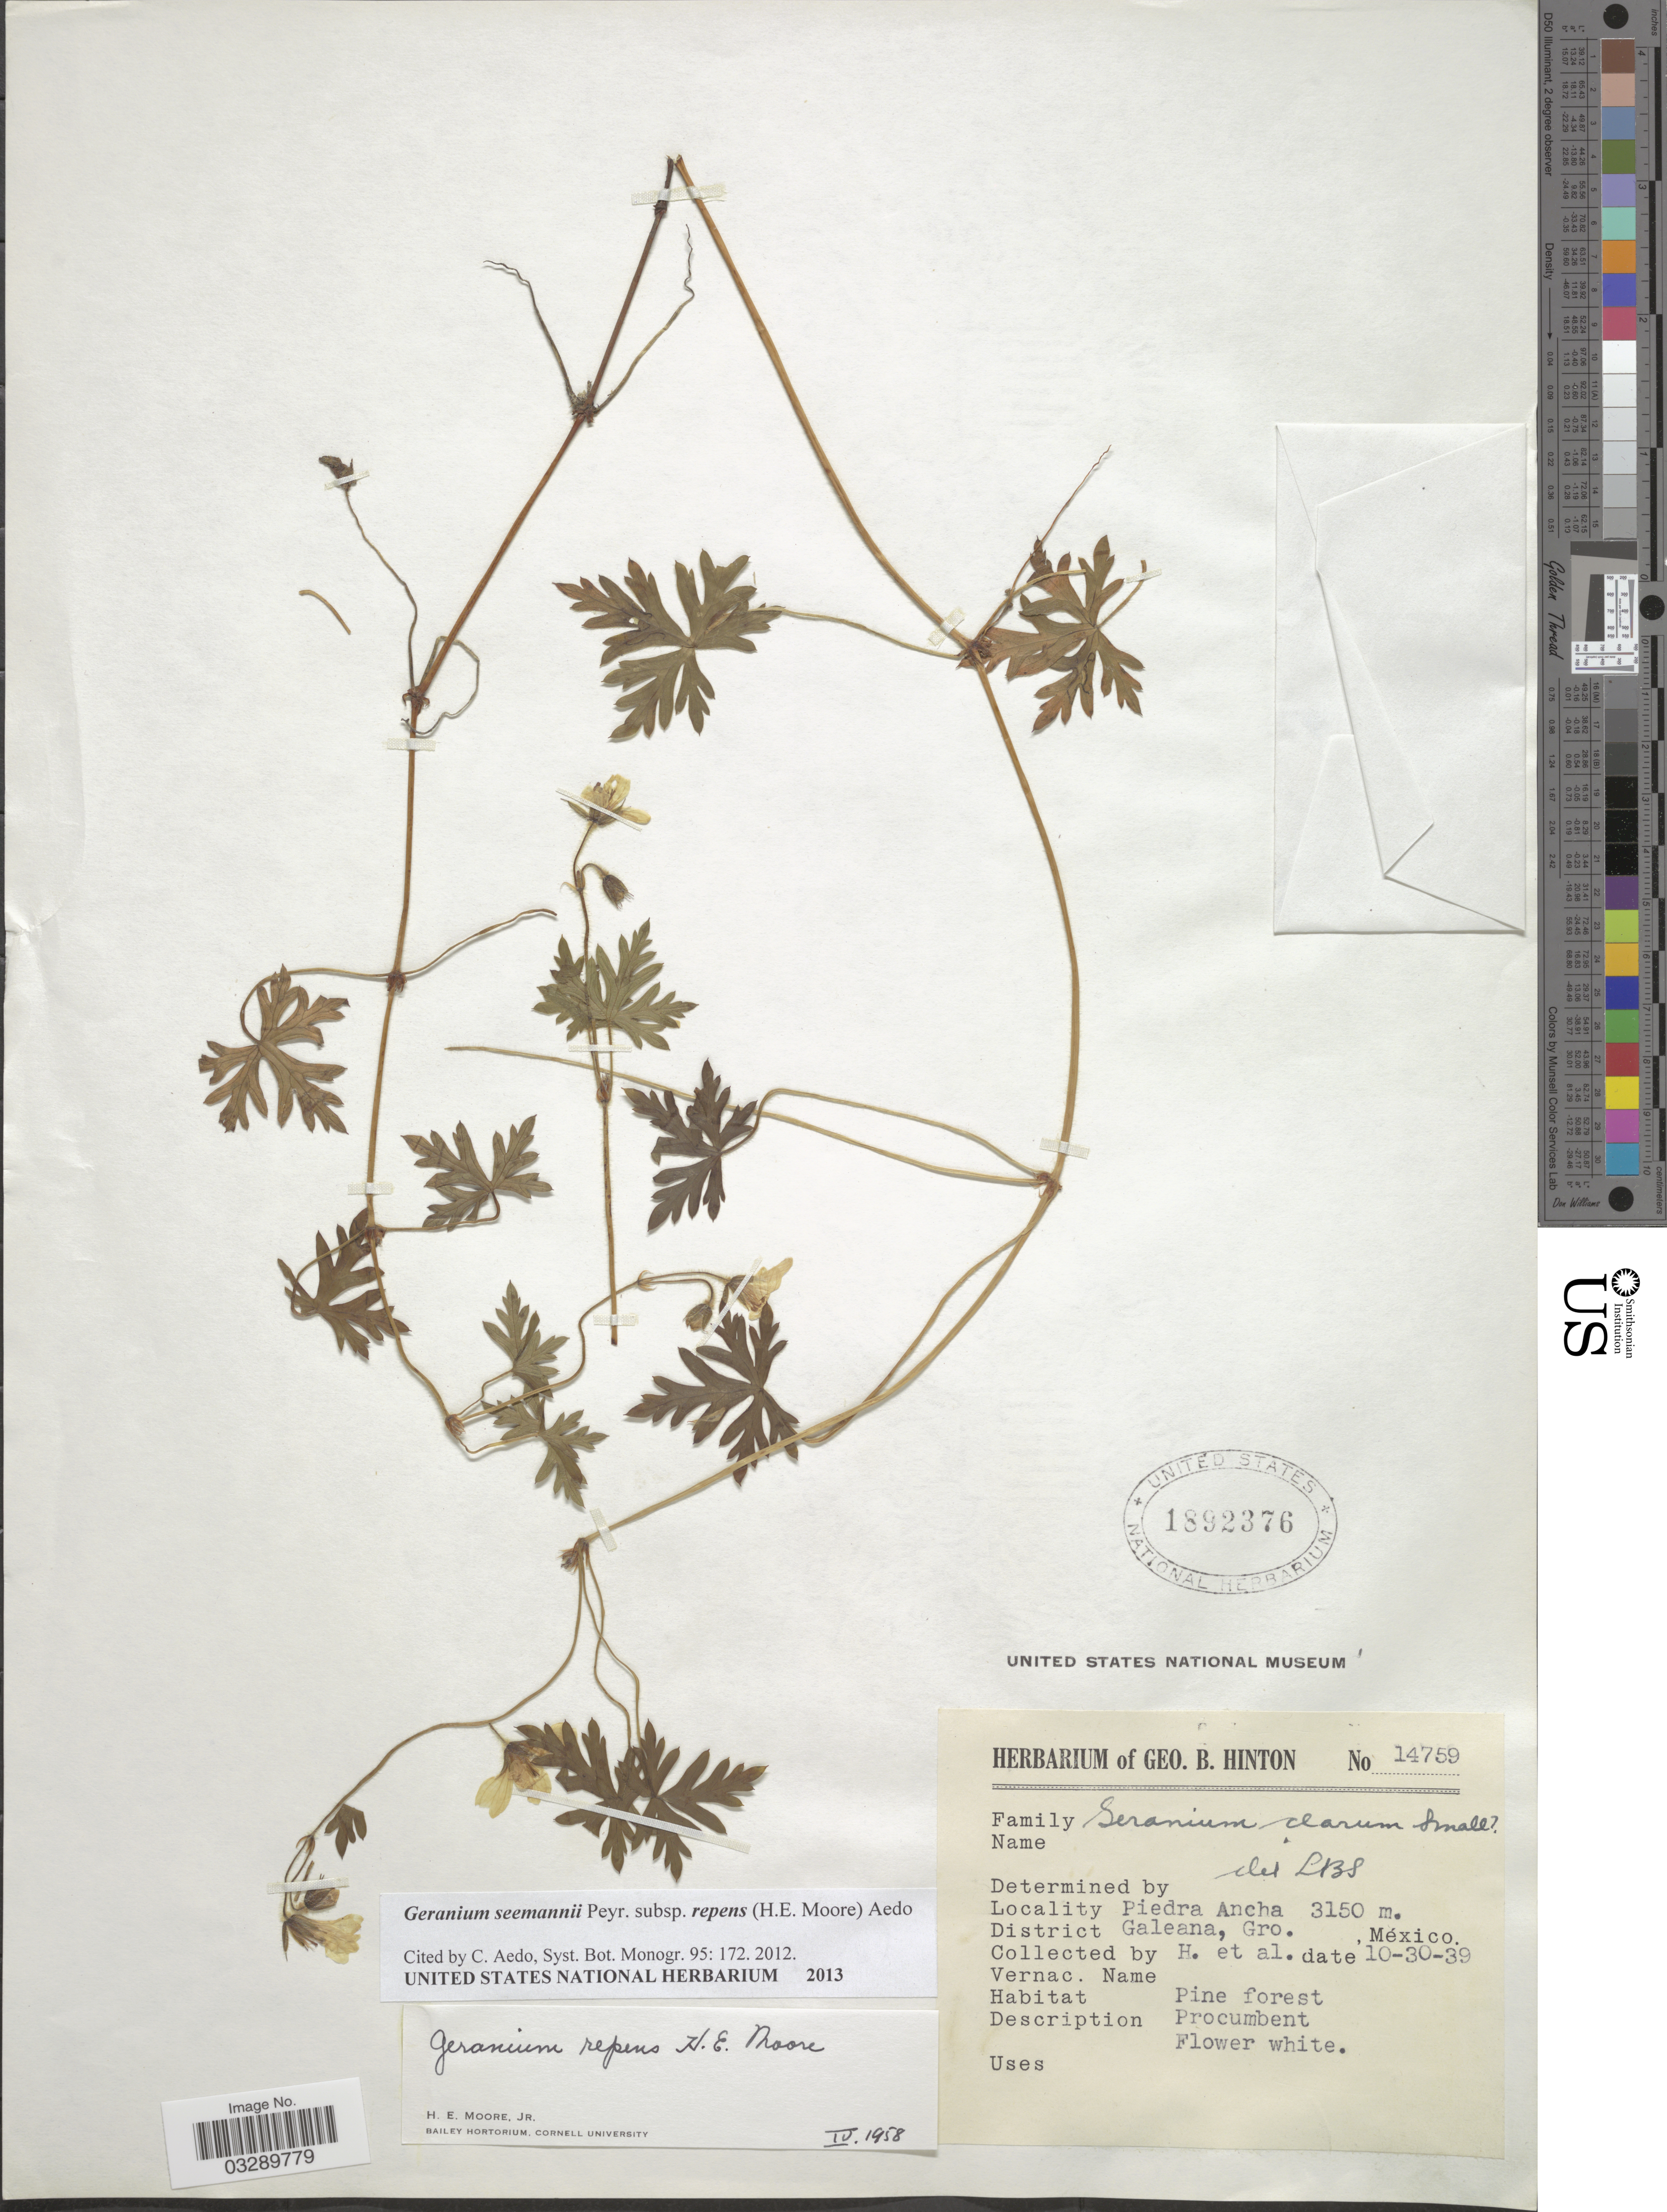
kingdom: Plantae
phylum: Tracheophyta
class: Magnoliopsida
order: Geraniales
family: Geraniaceae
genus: Geranium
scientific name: Geranium seemannii subsp. repens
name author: (H.E. Moore) Aedo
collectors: G. B. Hinton & et al.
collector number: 14759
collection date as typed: Transcribed d/m/y: 30/10/39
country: Mexico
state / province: Guerrero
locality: Piedra Ancha, District Galeana.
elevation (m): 3150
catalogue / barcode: US 1892376